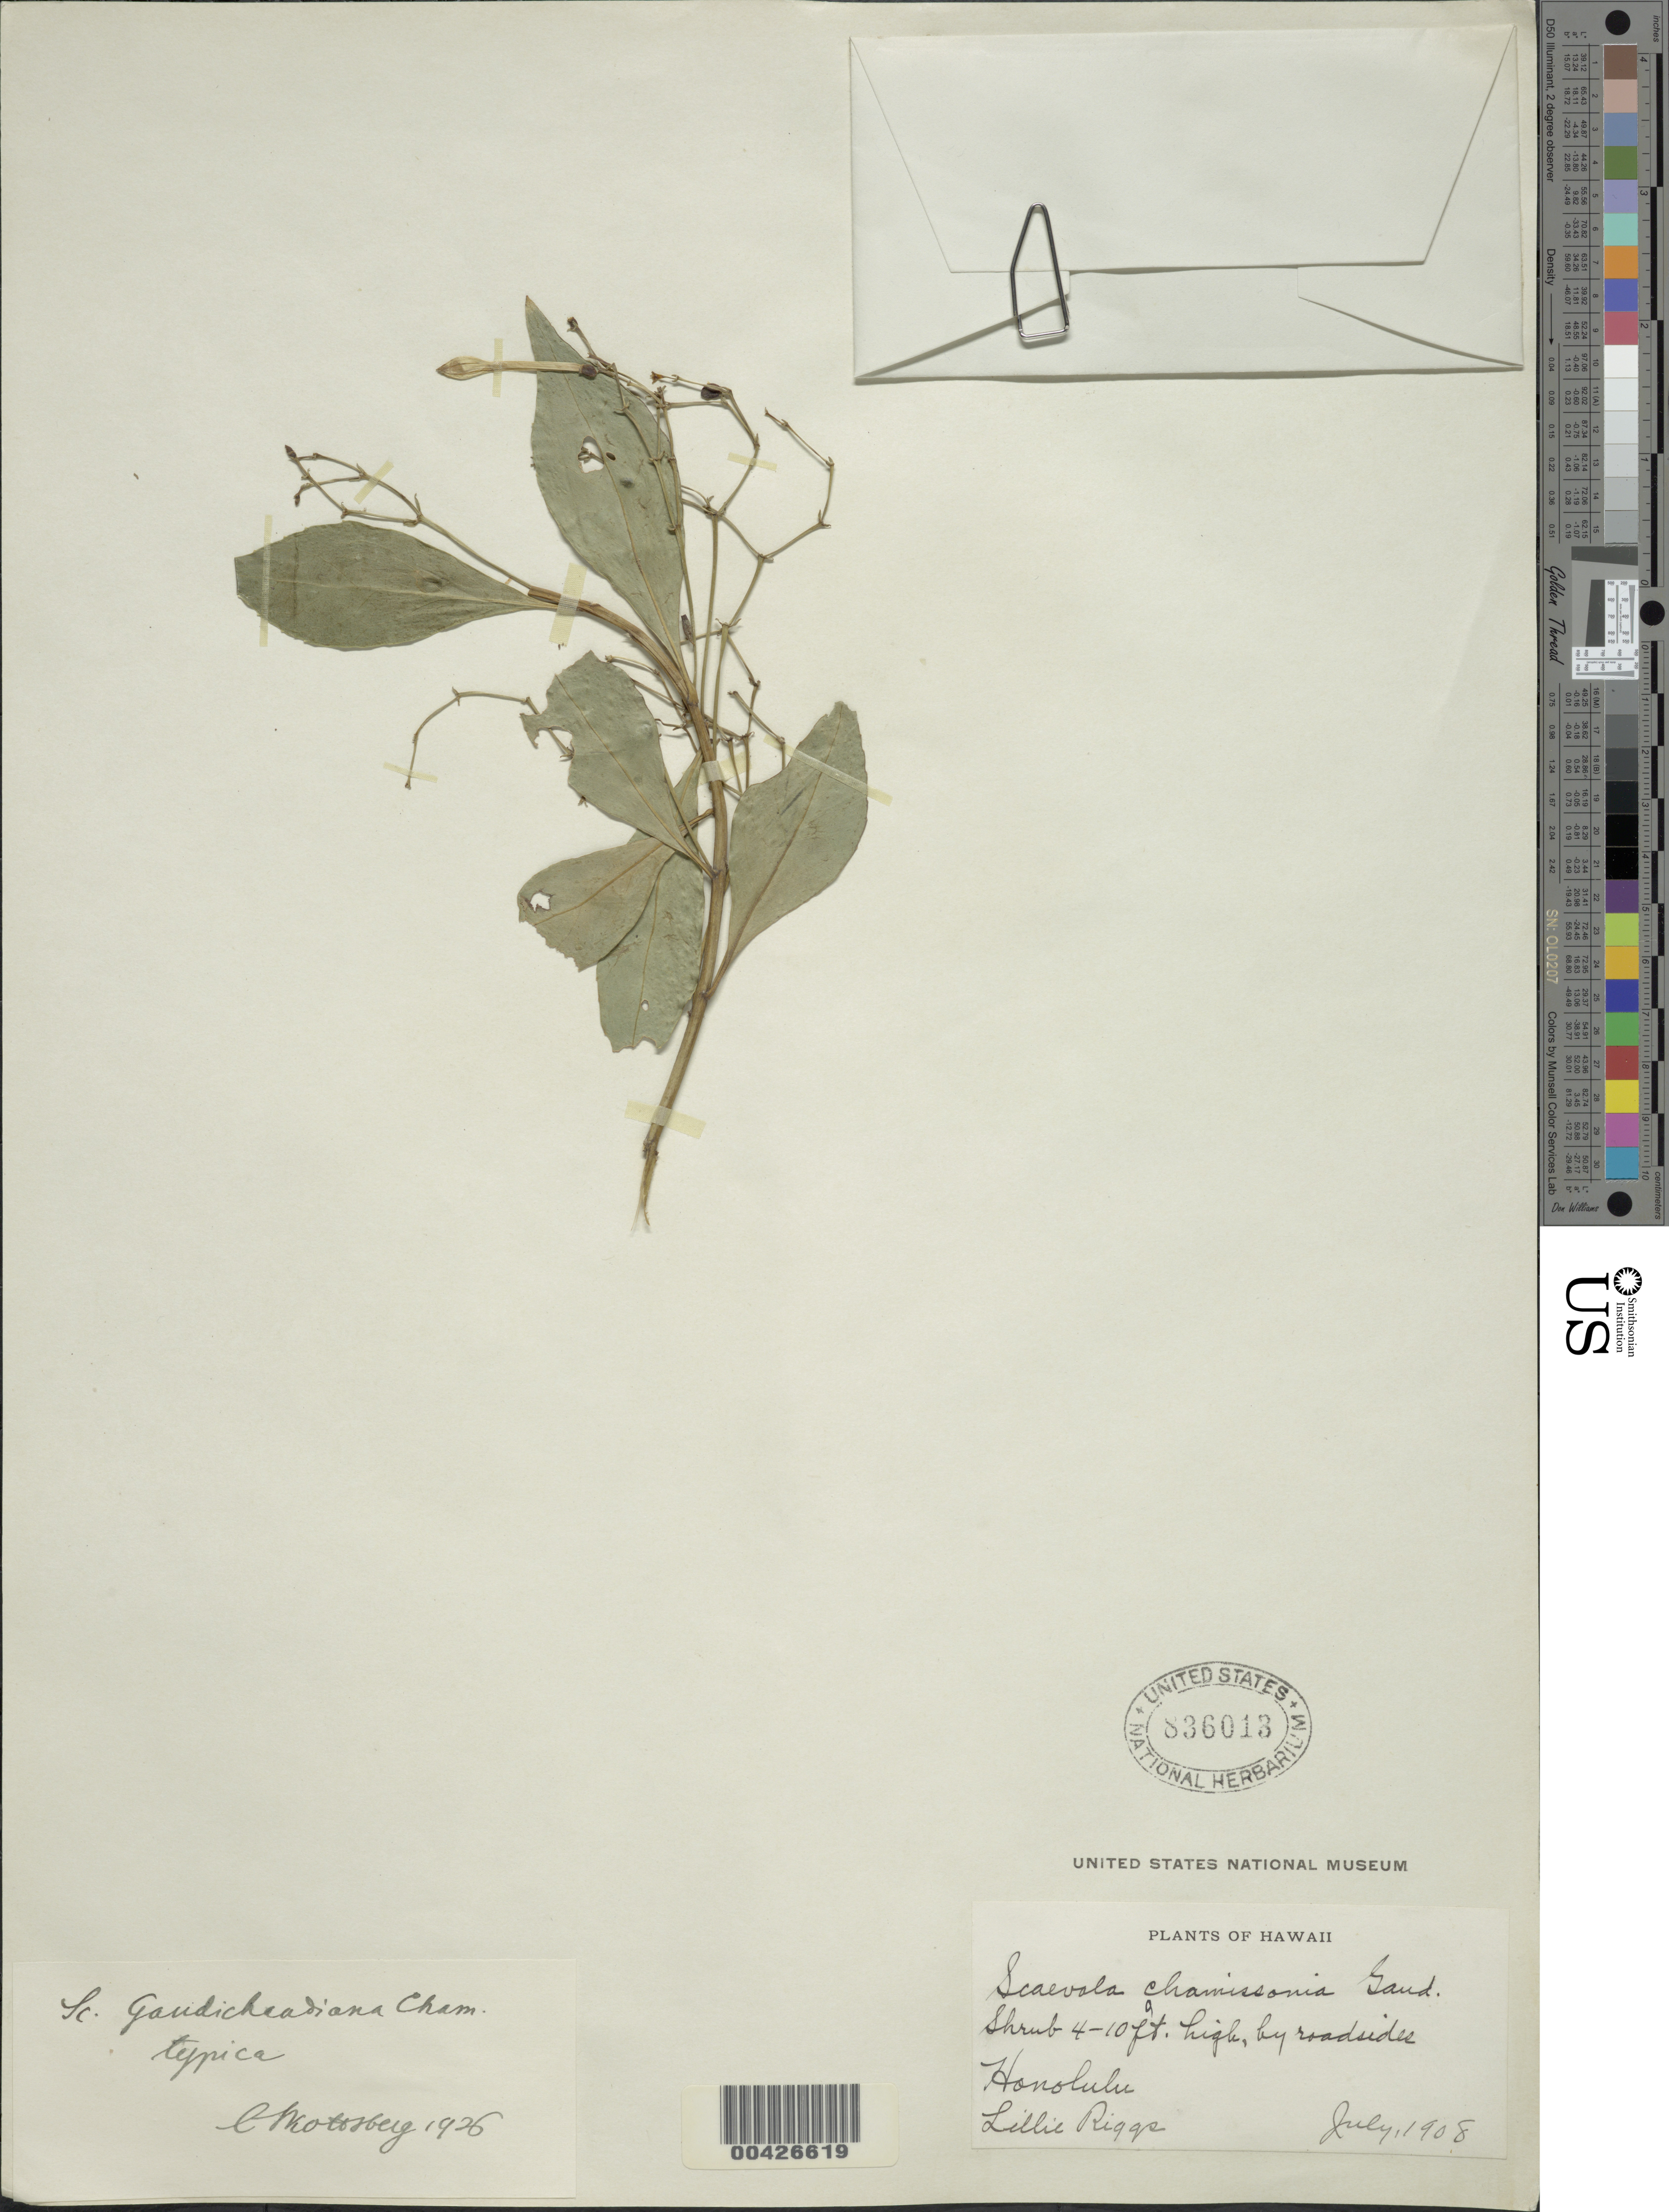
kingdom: Plantae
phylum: Tracheophyta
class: Magnoliopsida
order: Asterales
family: Goodeniaceae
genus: Scaevola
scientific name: Scaevola gaudichaudiana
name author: Cham.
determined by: Mottsberg, C.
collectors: L. Riggs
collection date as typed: Jul 1908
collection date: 1908-07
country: United States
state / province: Hawaii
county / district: Honolulu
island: Oahu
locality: Honolulu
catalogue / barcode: US 836013